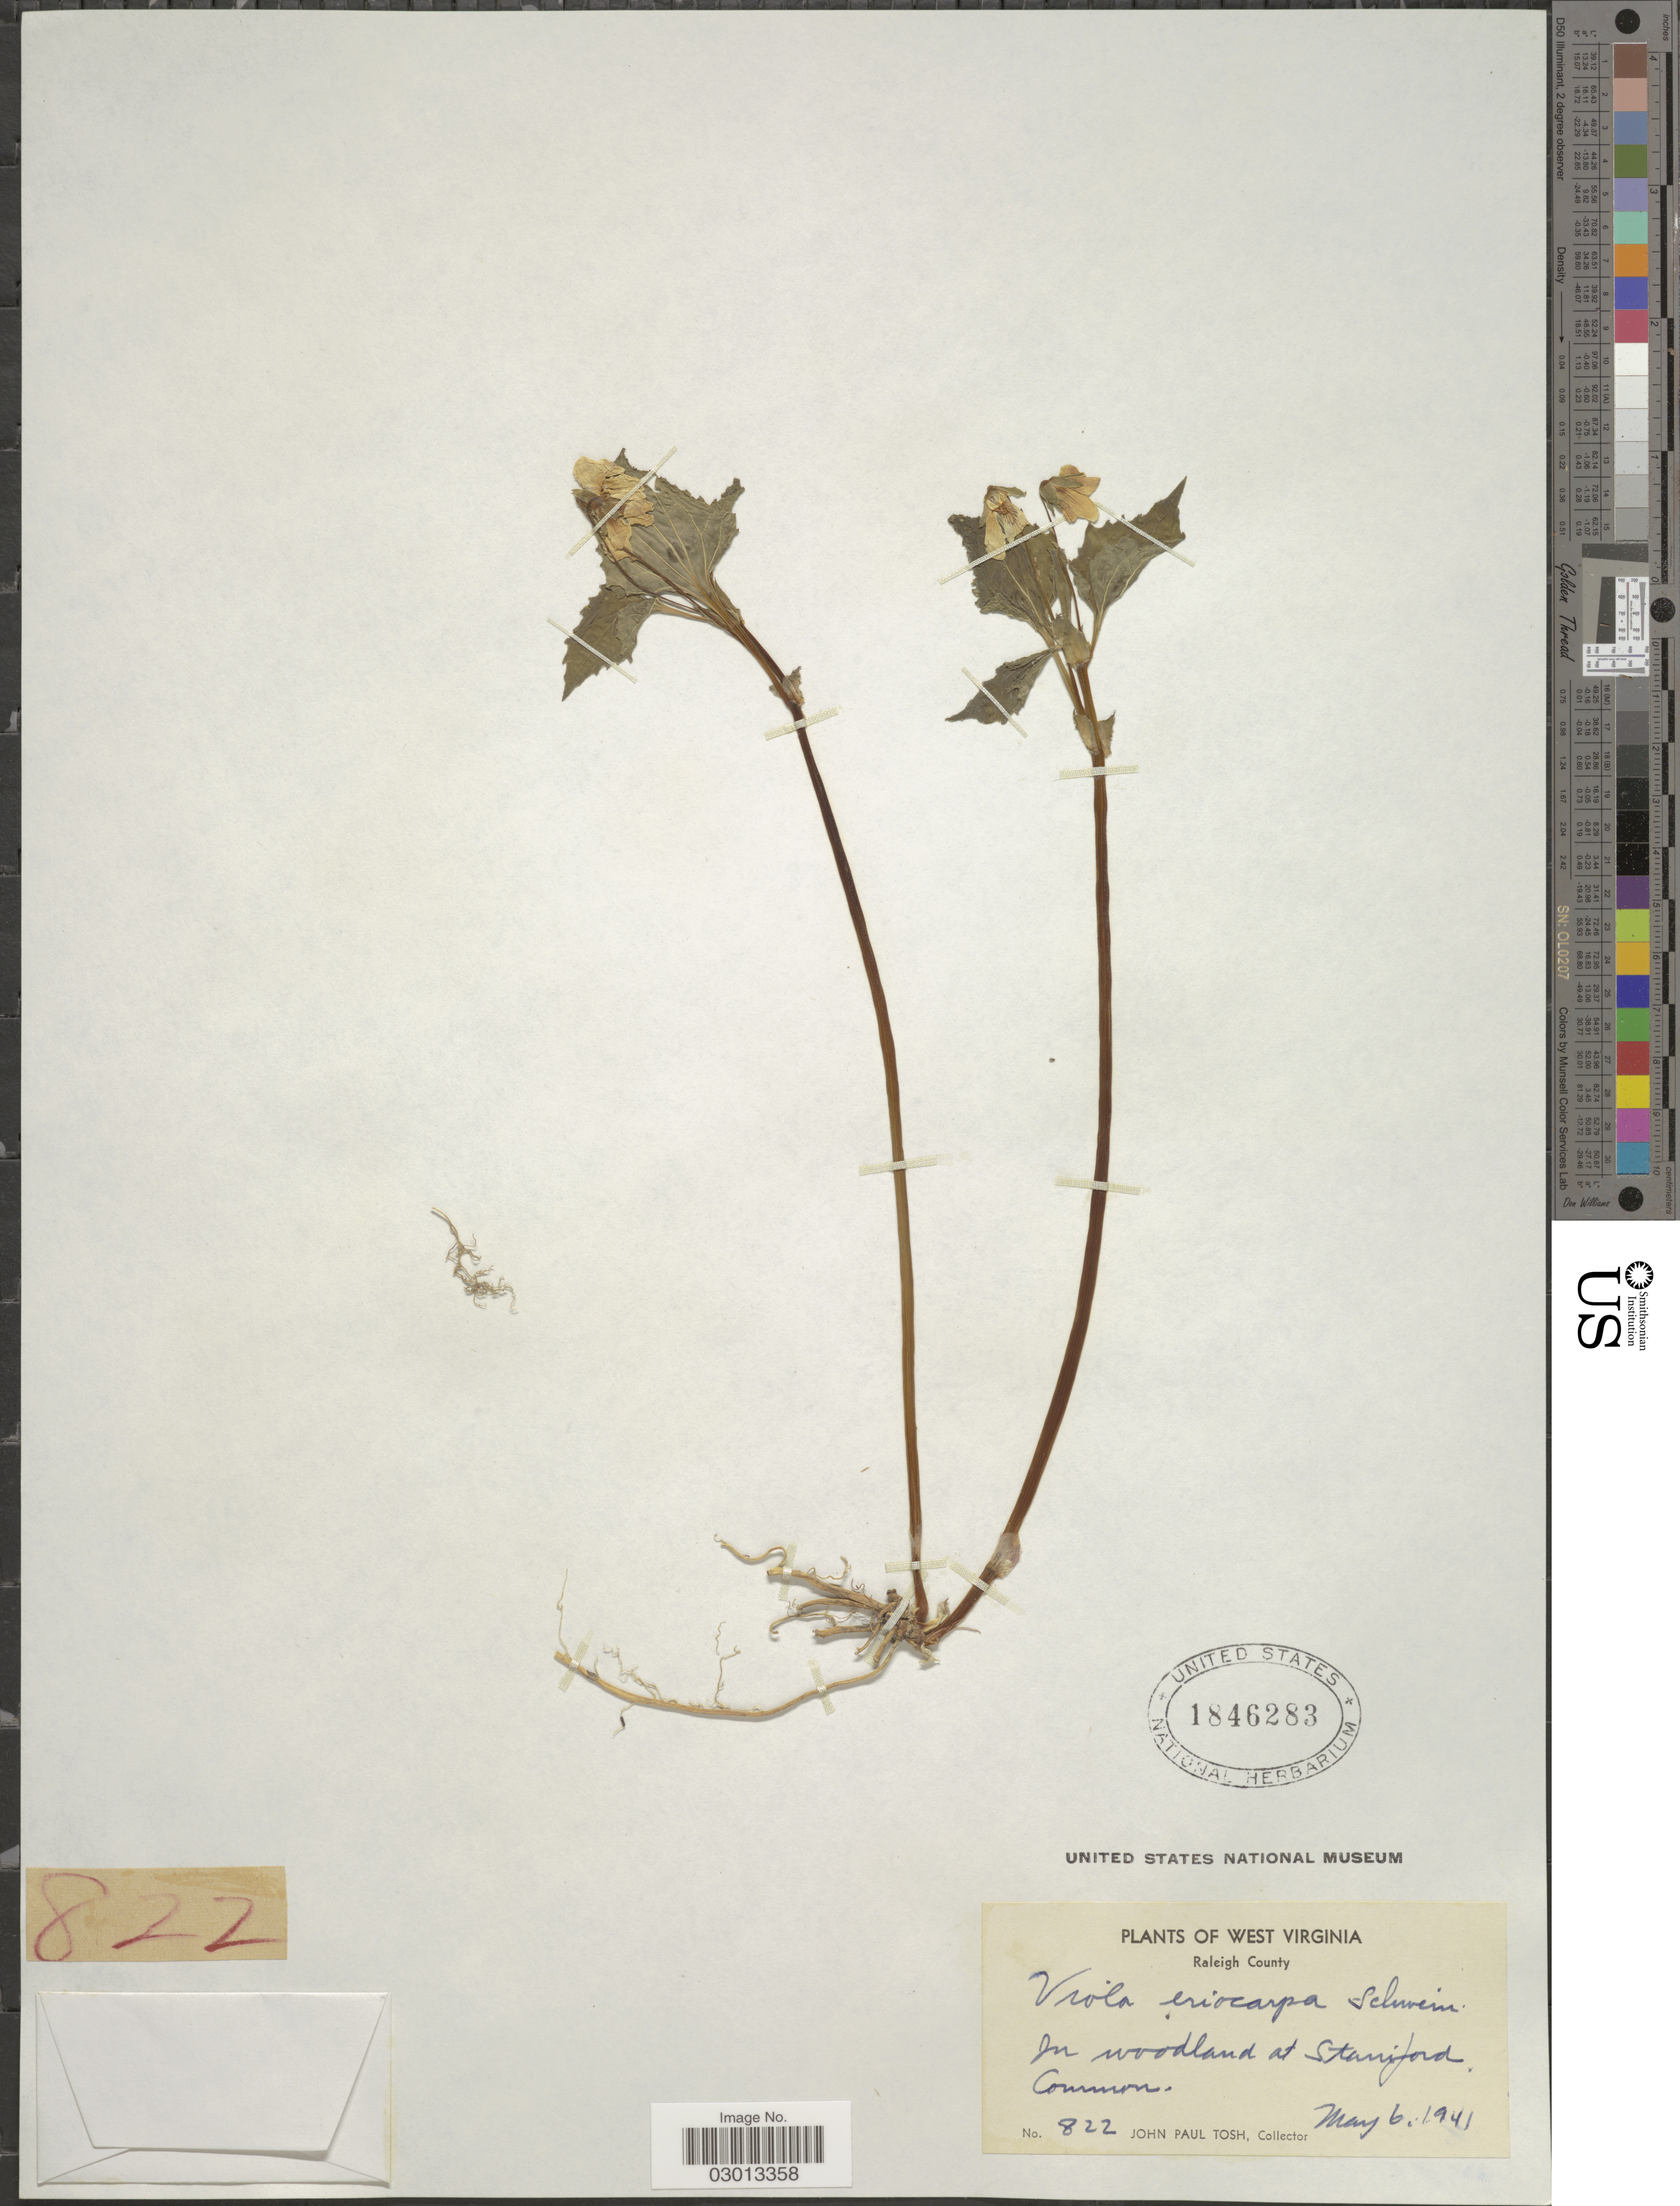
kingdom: Plantae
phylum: Tracheophyta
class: Magnoliopsida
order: Malpighiales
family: Violaceae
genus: Viola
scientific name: Viola pensylvanica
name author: Michx.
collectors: J. Tosh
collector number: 822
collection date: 1941-05-06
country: United States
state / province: West Virginia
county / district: Raleigh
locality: Raleigh County. At Staniford.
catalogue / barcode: US 1846283